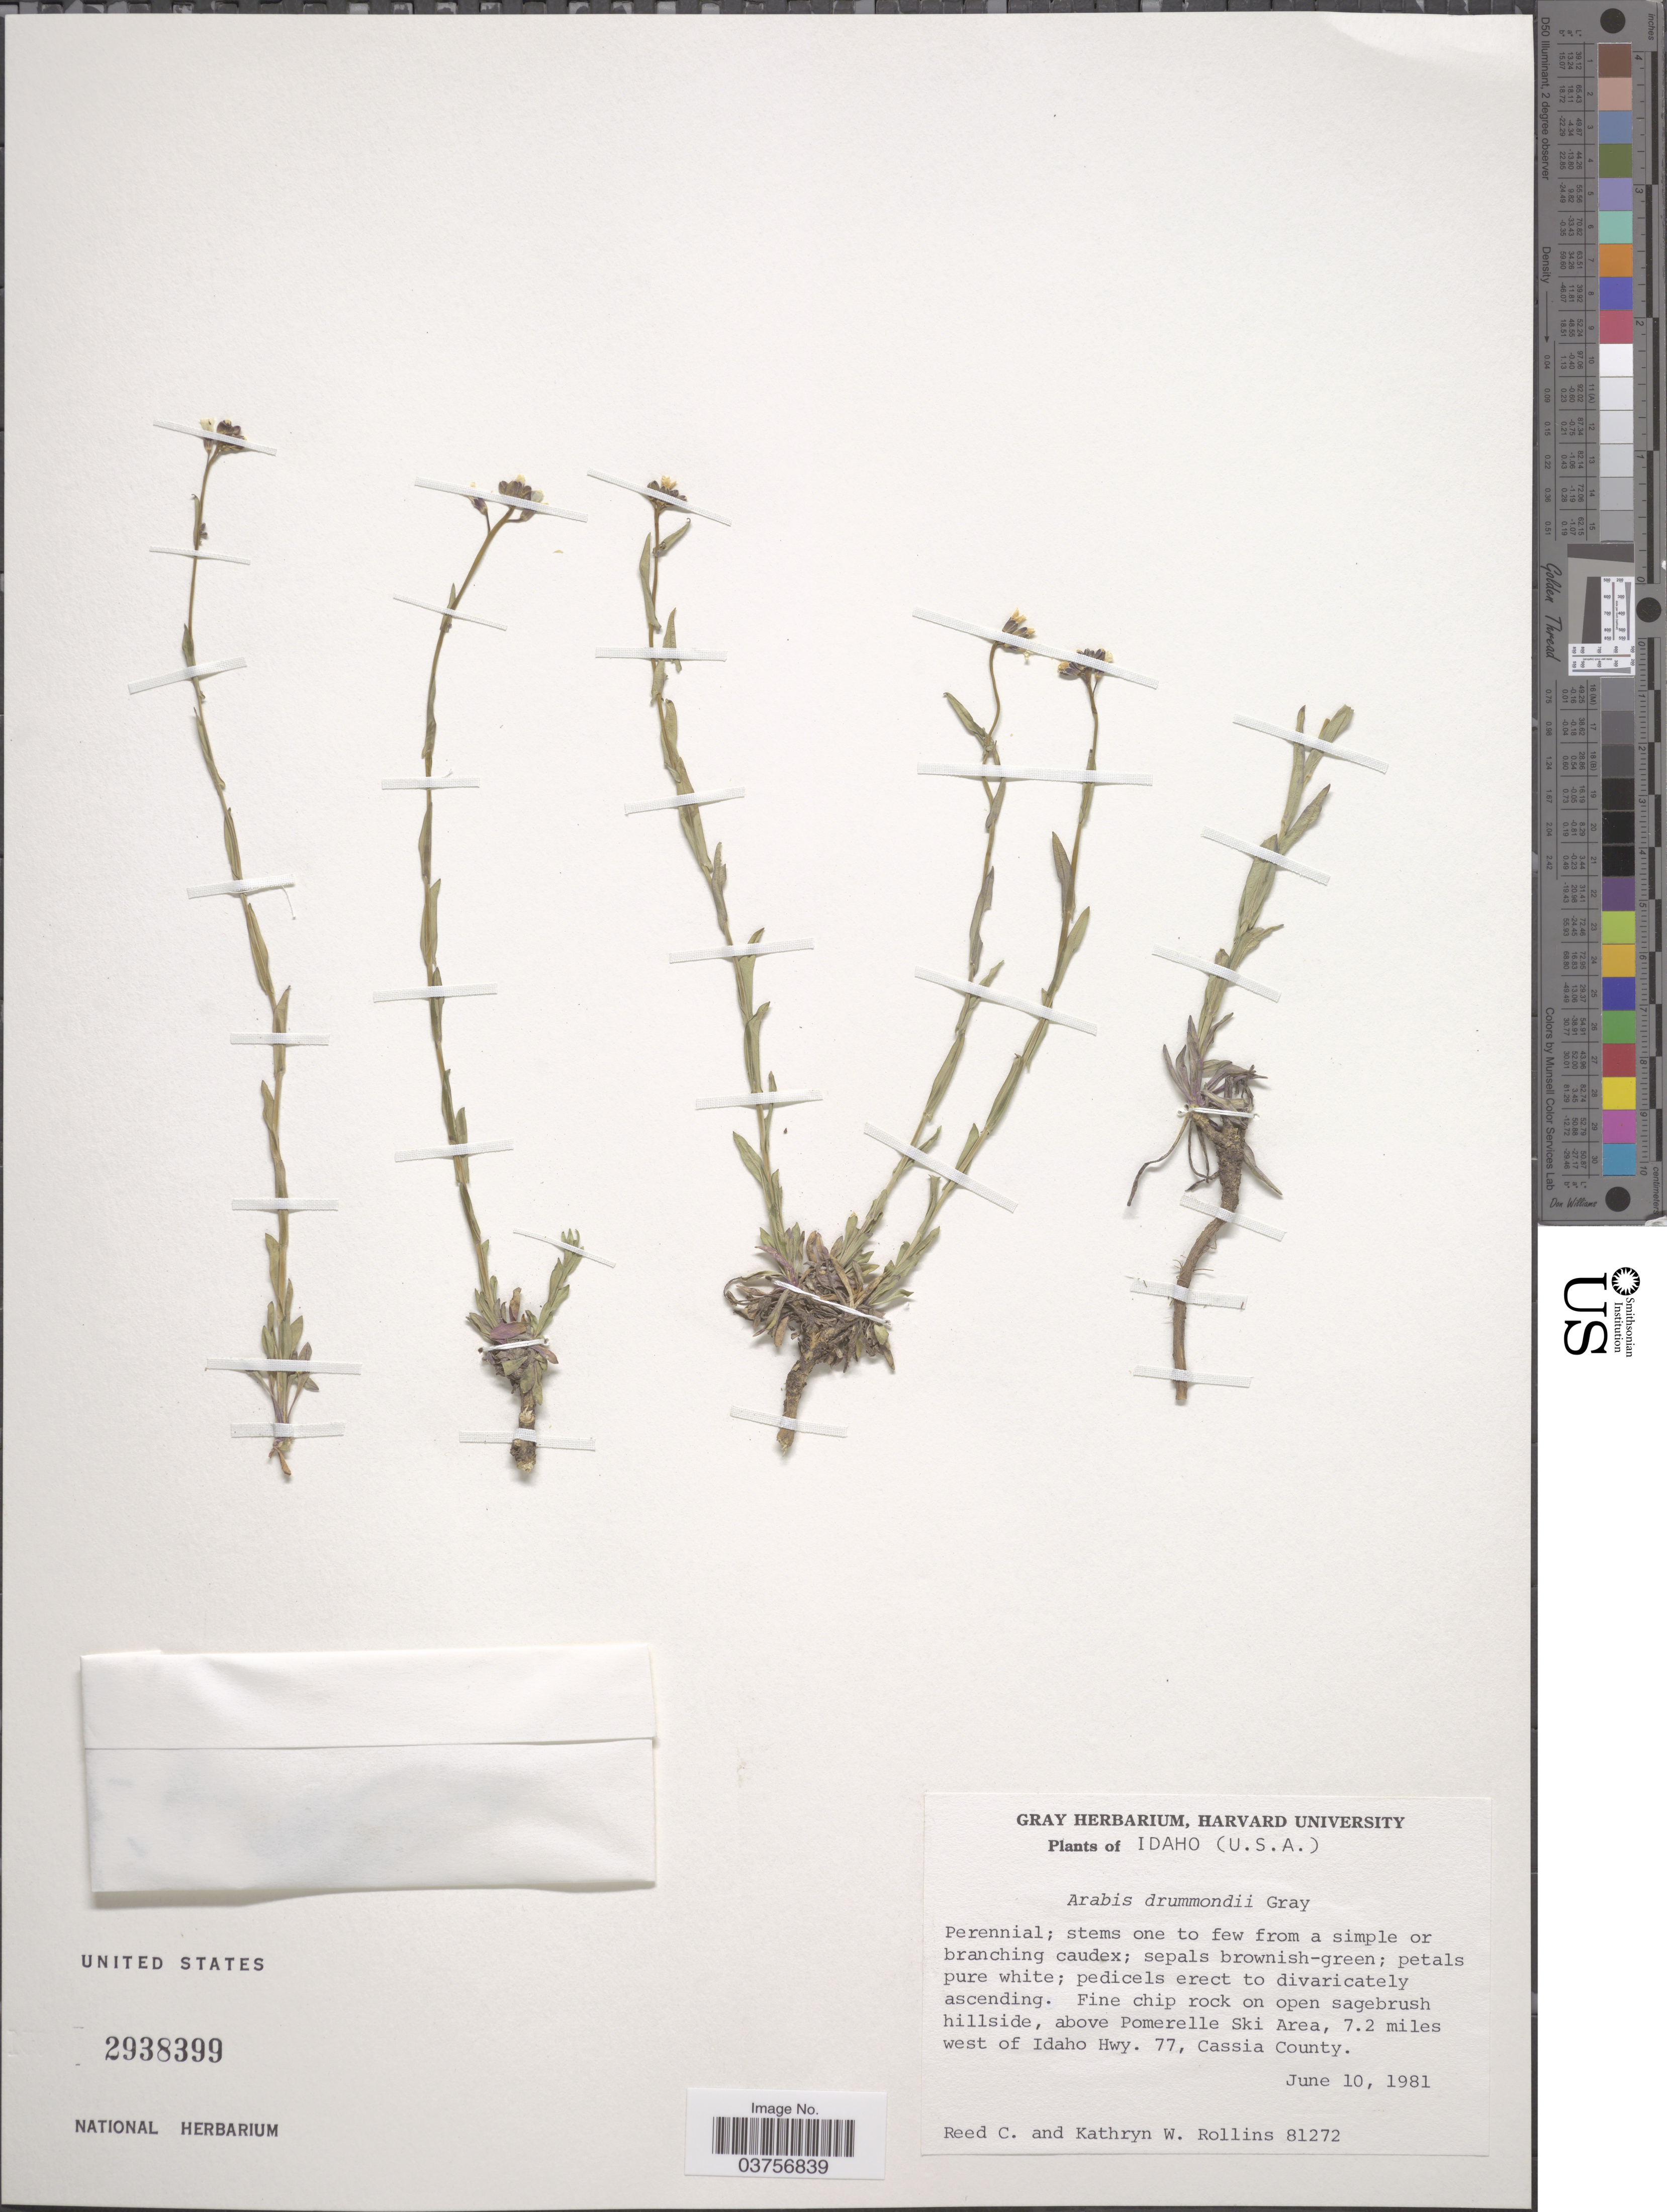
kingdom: Plantae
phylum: Tracheophyta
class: Magnoliopsida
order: Brassicales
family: Brassicaceae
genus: Arabis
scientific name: Arabis drummondii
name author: A. Gray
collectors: R. C. Rollins & K. W. Rollins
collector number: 81272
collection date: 1981-06-10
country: United States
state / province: Idaho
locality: Fine chip rock on open sagebrush hillside, above Pomerelle Ski Area, 7.2 miles west of Idaho Hwy. 77, Cassia County.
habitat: fine chip-rock on open sagebrush hillside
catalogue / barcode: US 2938399